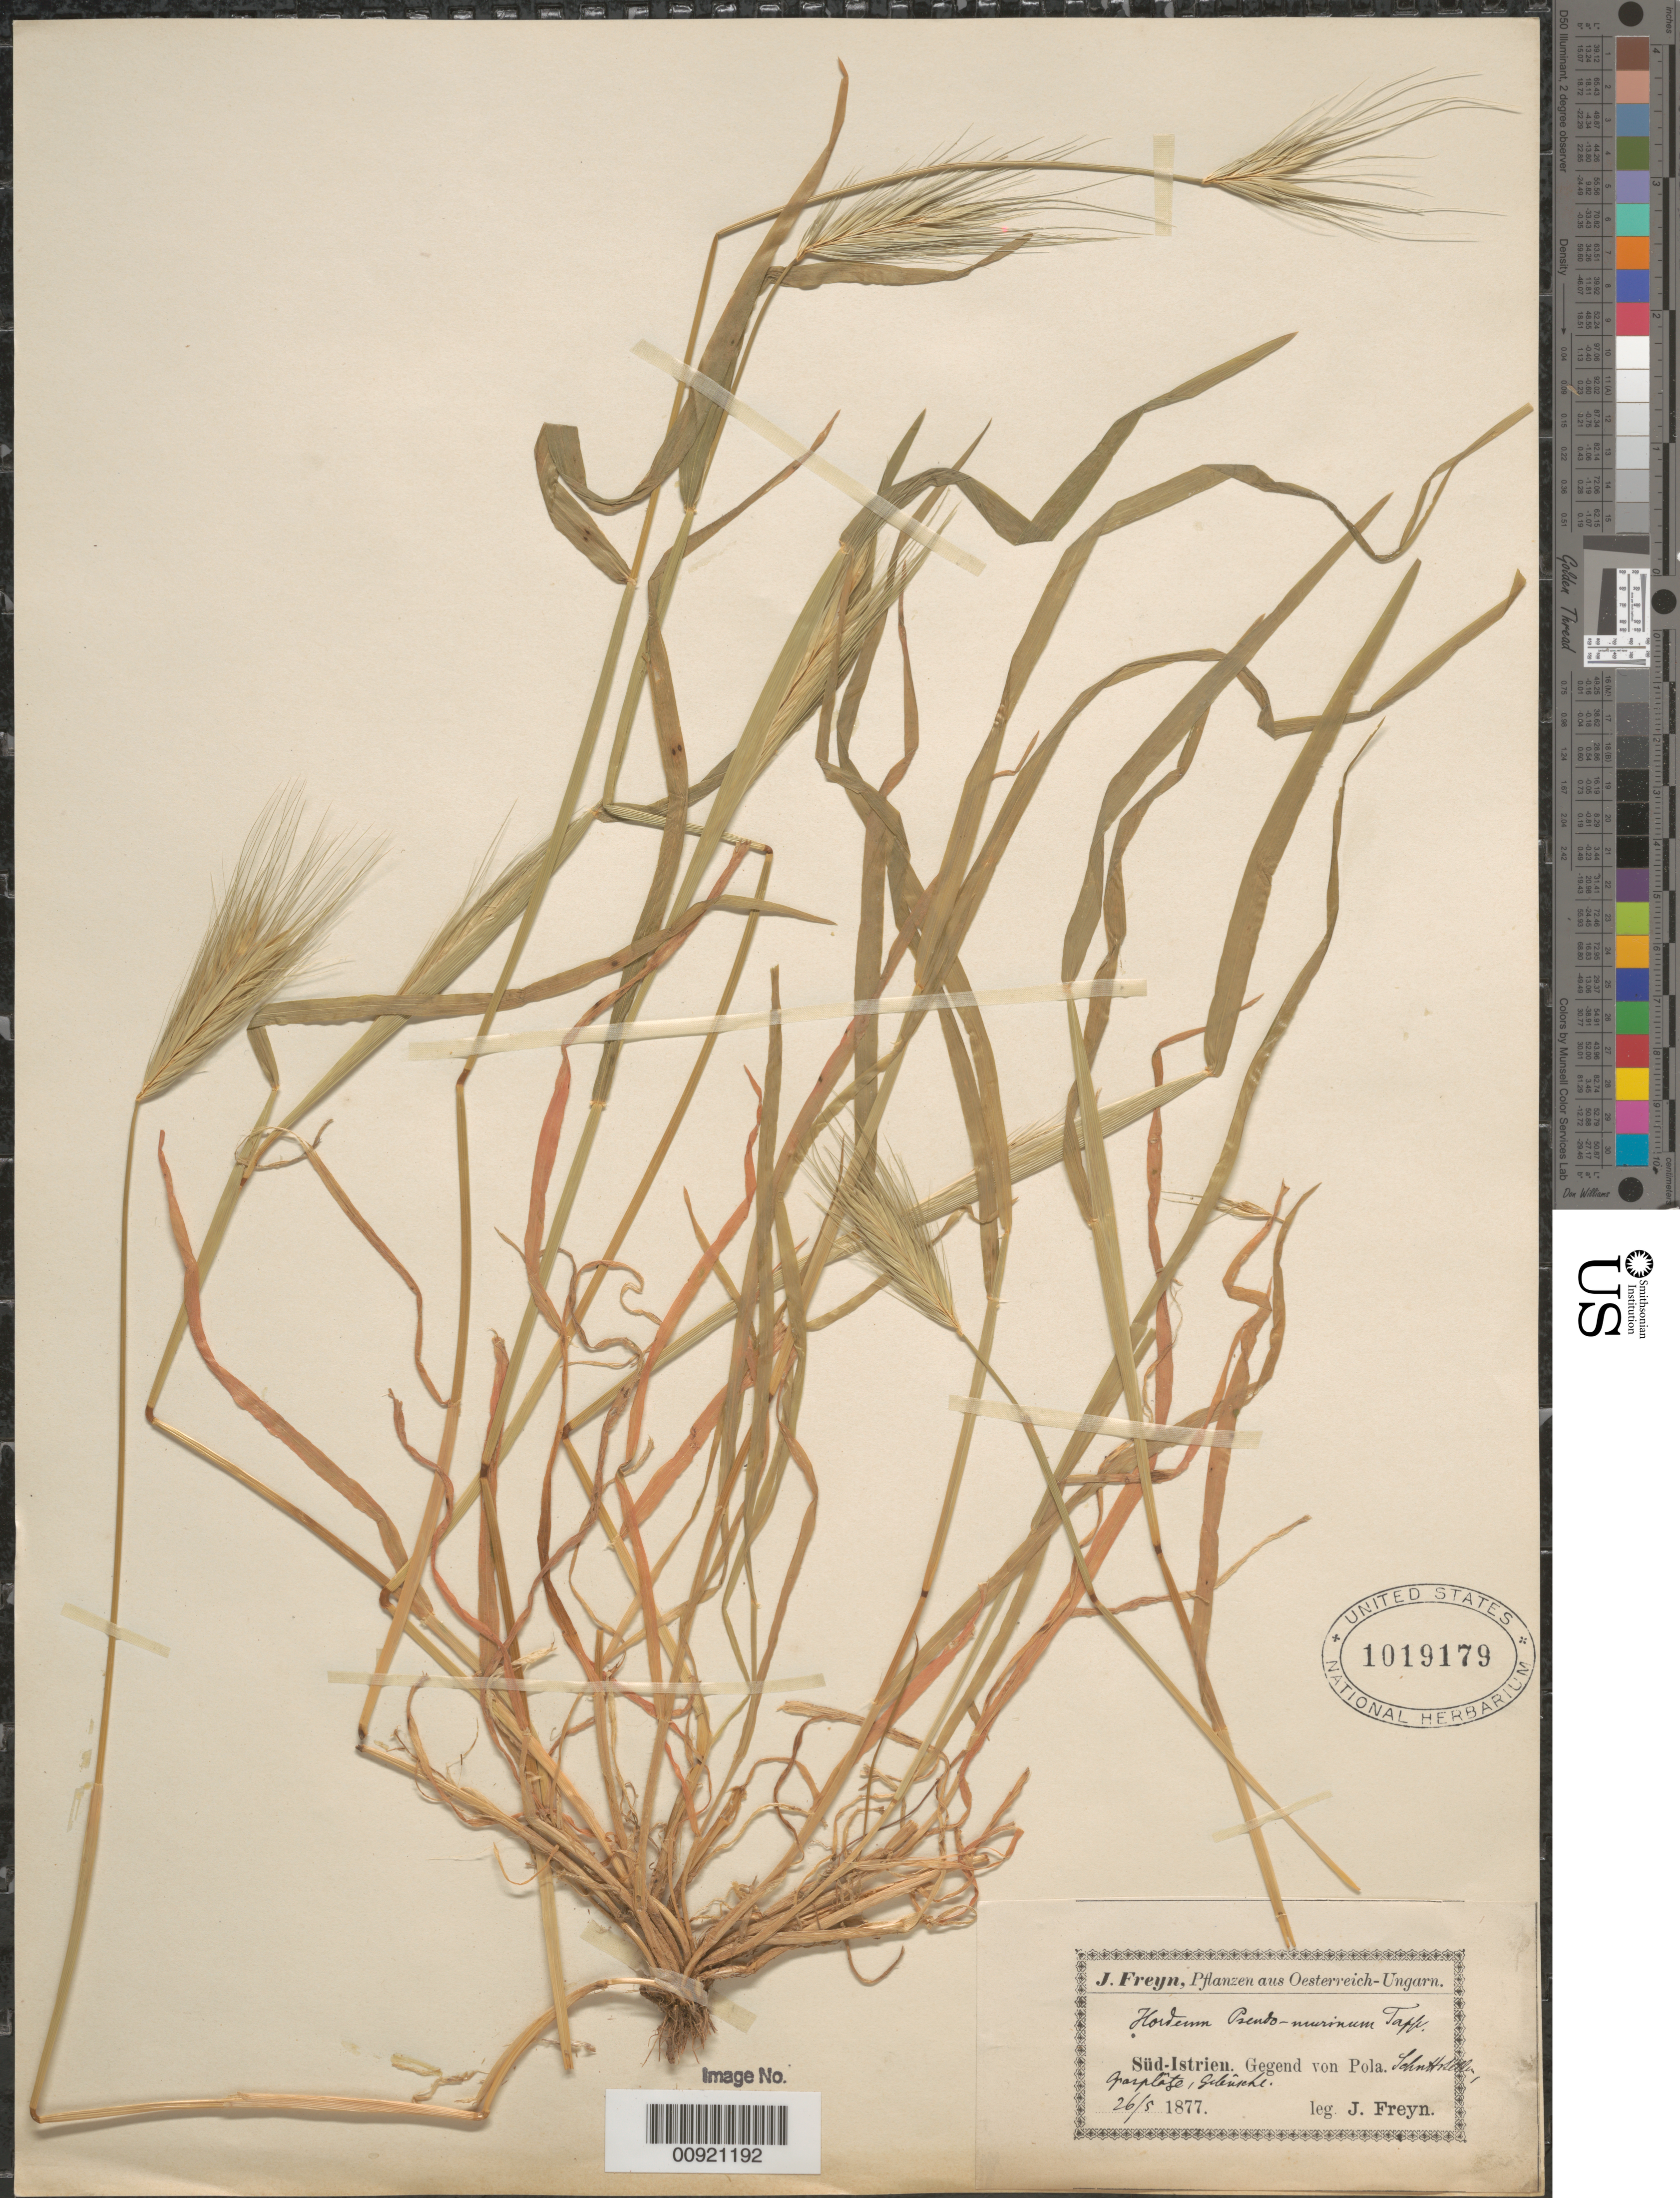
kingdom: Plantae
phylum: Tracheophyta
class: Liliopsida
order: Poales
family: Poaceae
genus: Hordeum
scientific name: Hordeum murinum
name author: L.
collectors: J. Freyn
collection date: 1877-05-26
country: Croatia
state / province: Istria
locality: Süd-Istrien. Gegend von Pola. [illegible text]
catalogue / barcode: US 1019179